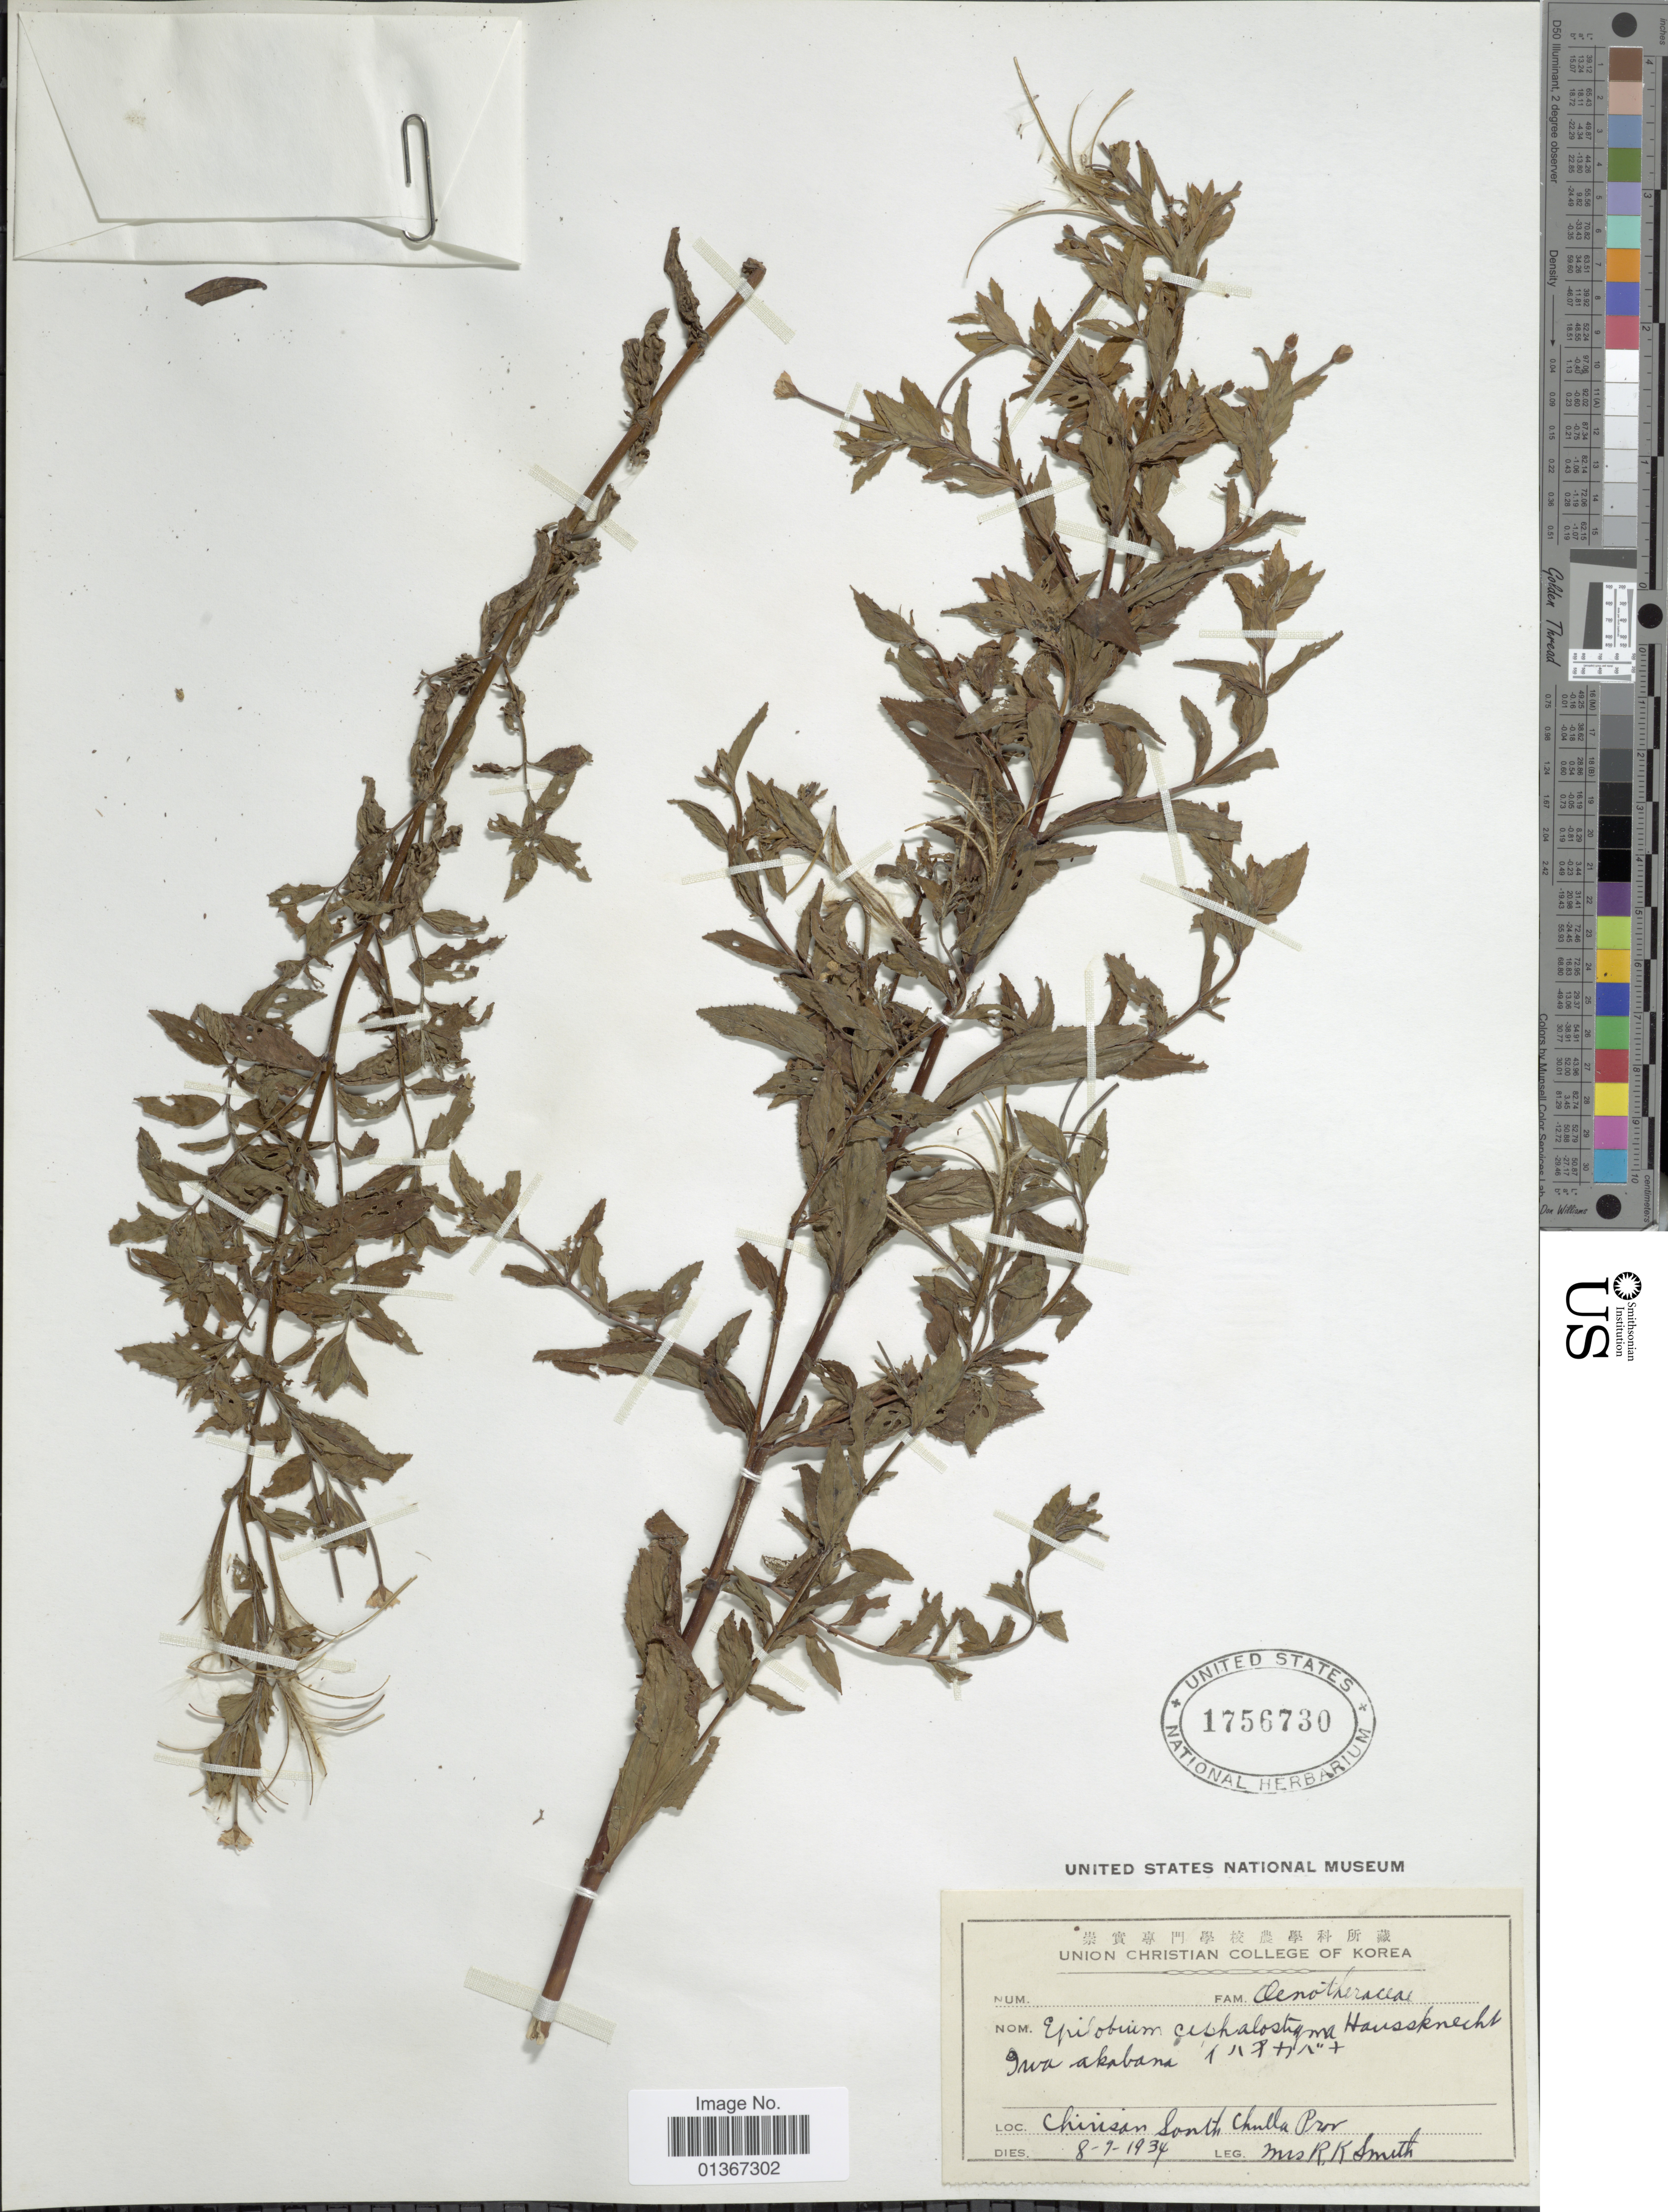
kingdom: Plantae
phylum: Tracheophyta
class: Magnoliopsida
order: Myrtales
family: Onagraceae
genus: Epilobium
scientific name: Epilobium amurense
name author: Hausskn.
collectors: R. Smith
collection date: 1934-07-08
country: South Korea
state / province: South Jeolla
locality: Chirisan South Chulla Prov. (Mt. Jiri)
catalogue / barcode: US 1756730